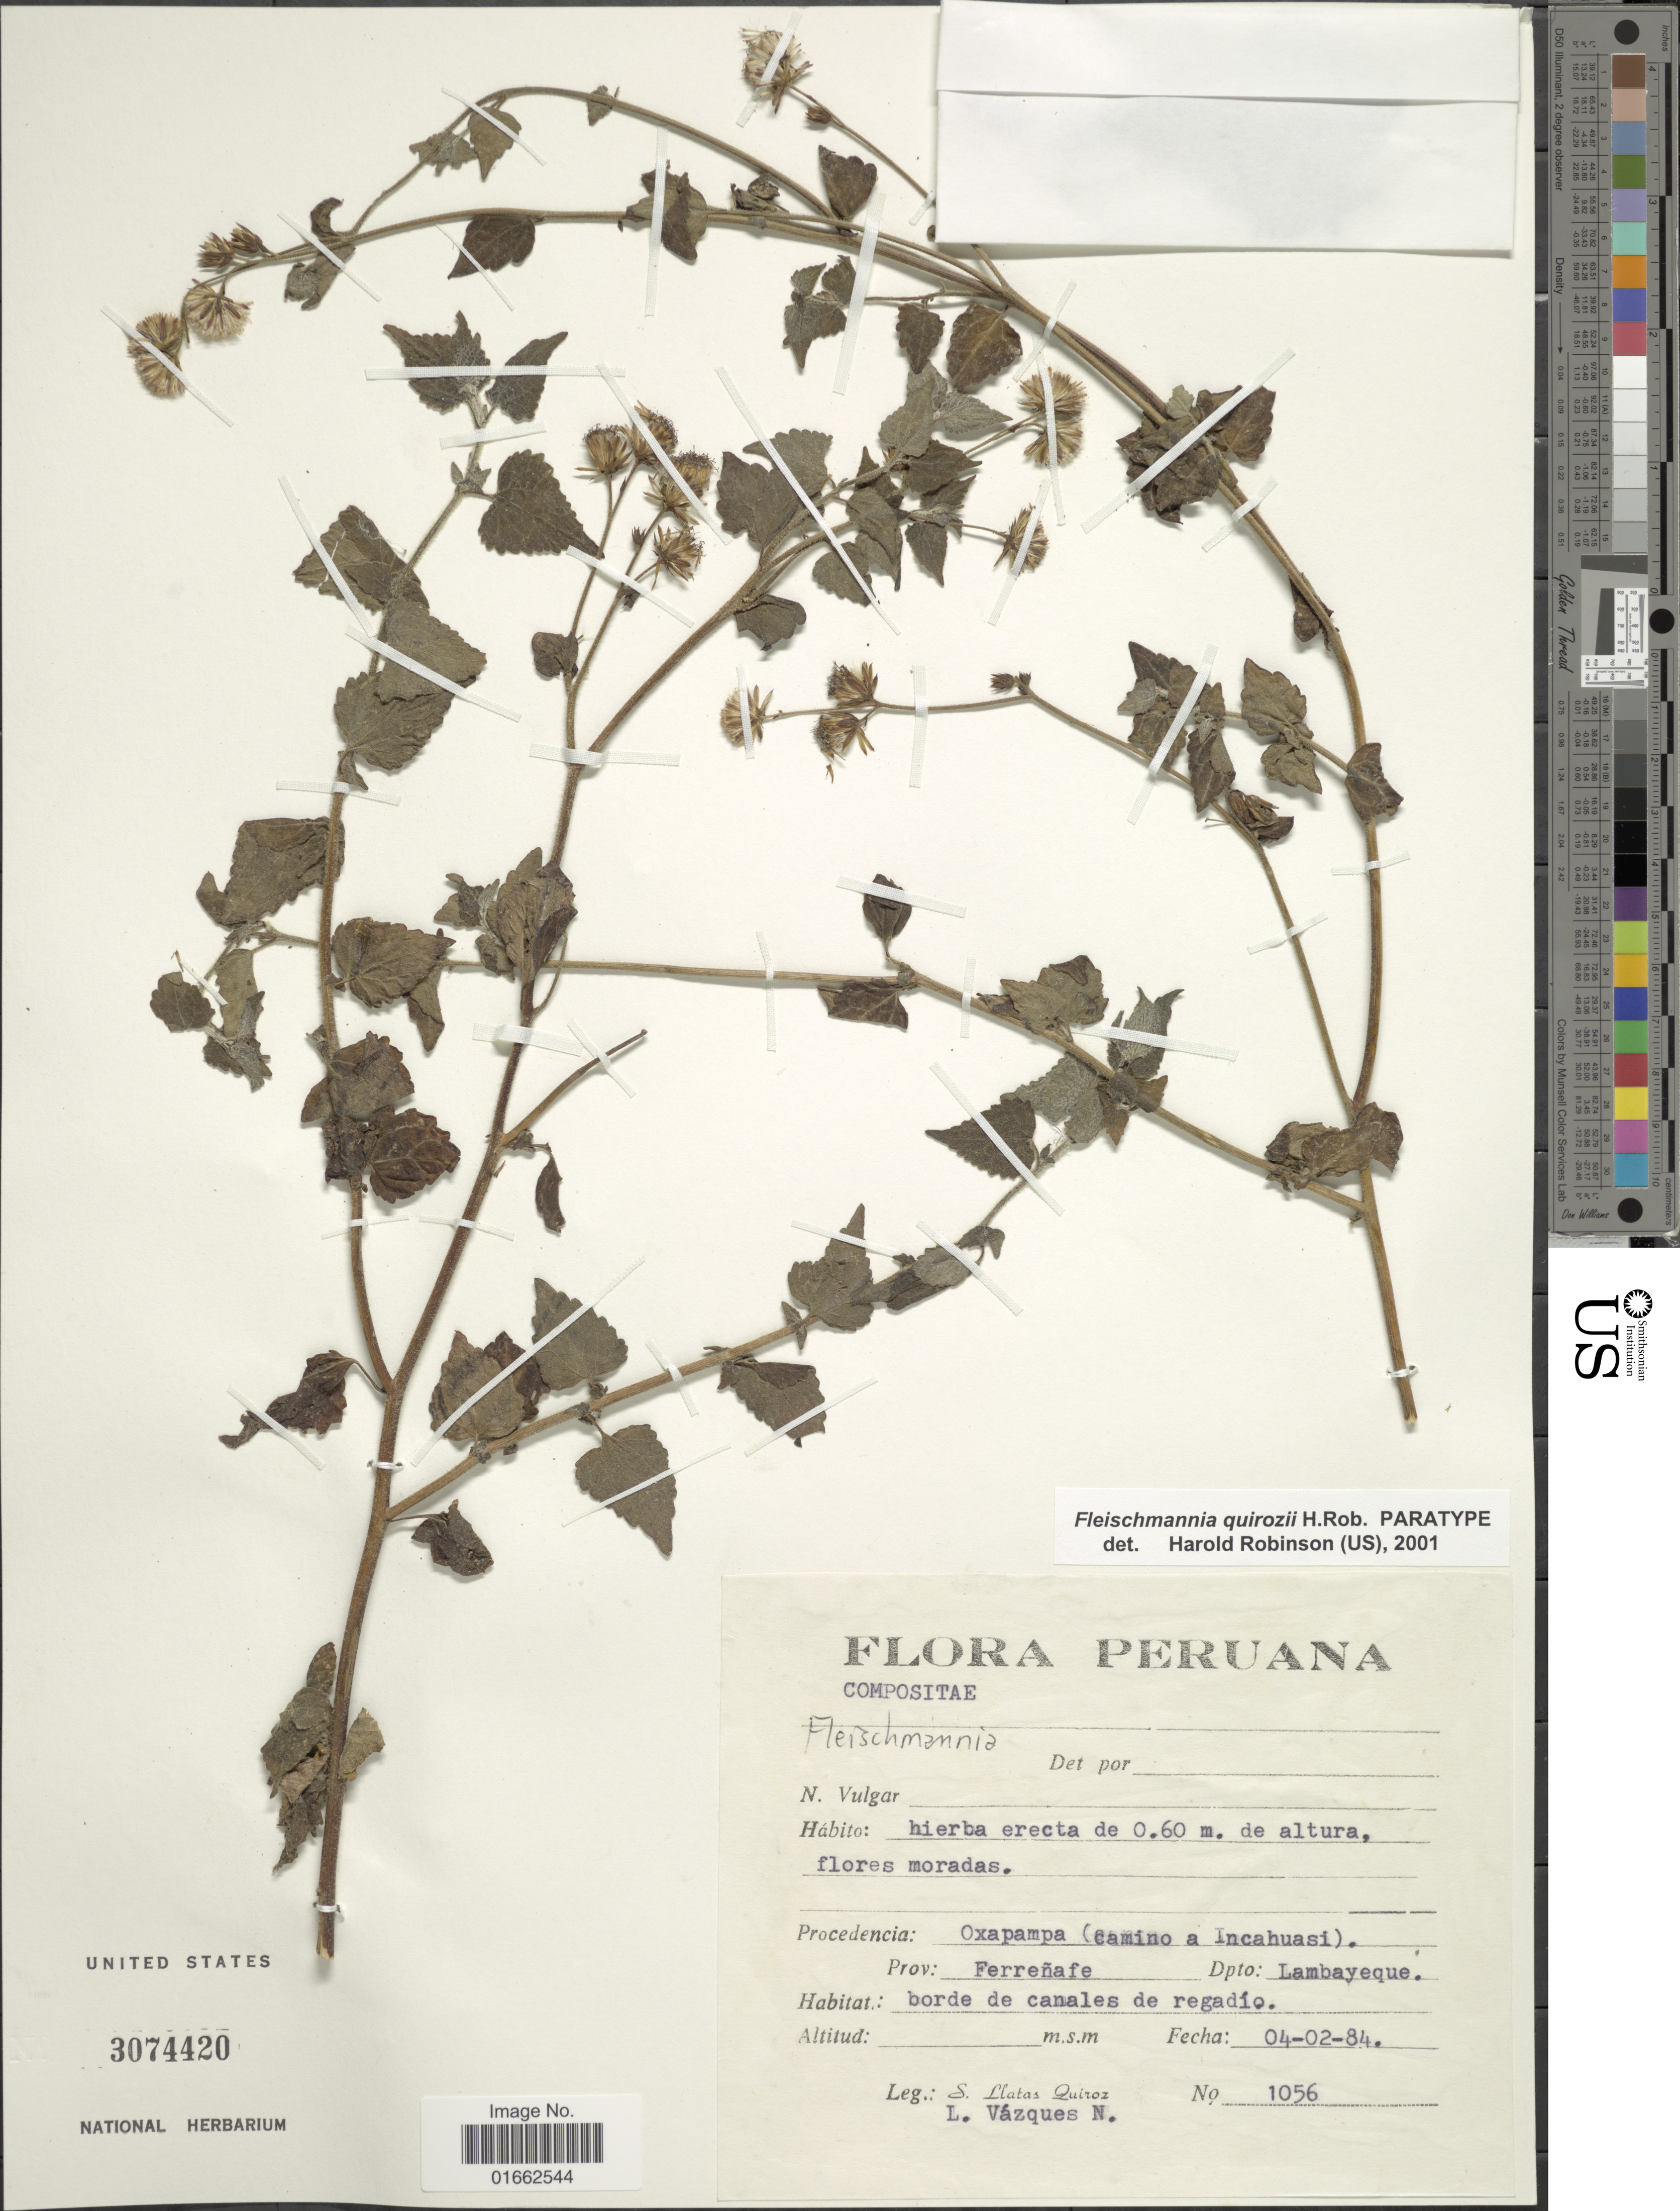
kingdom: Plantae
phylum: Tracheophyta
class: Magnoliopsida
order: Asterales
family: Asteraceae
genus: Fleischmannia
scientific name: Fleischmannia quirozii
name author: H. Rob.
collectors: S. Llatas Quiroz & L. Vazquez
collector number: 1056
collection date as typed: Transcribed d/m/y: 4/2/84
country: Peru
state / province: Lambayeque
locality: Oxapampa (camino a Incahuasi). Prov: Ferreñafe. Dpto.: Lambayeque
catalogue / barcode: US 3074420